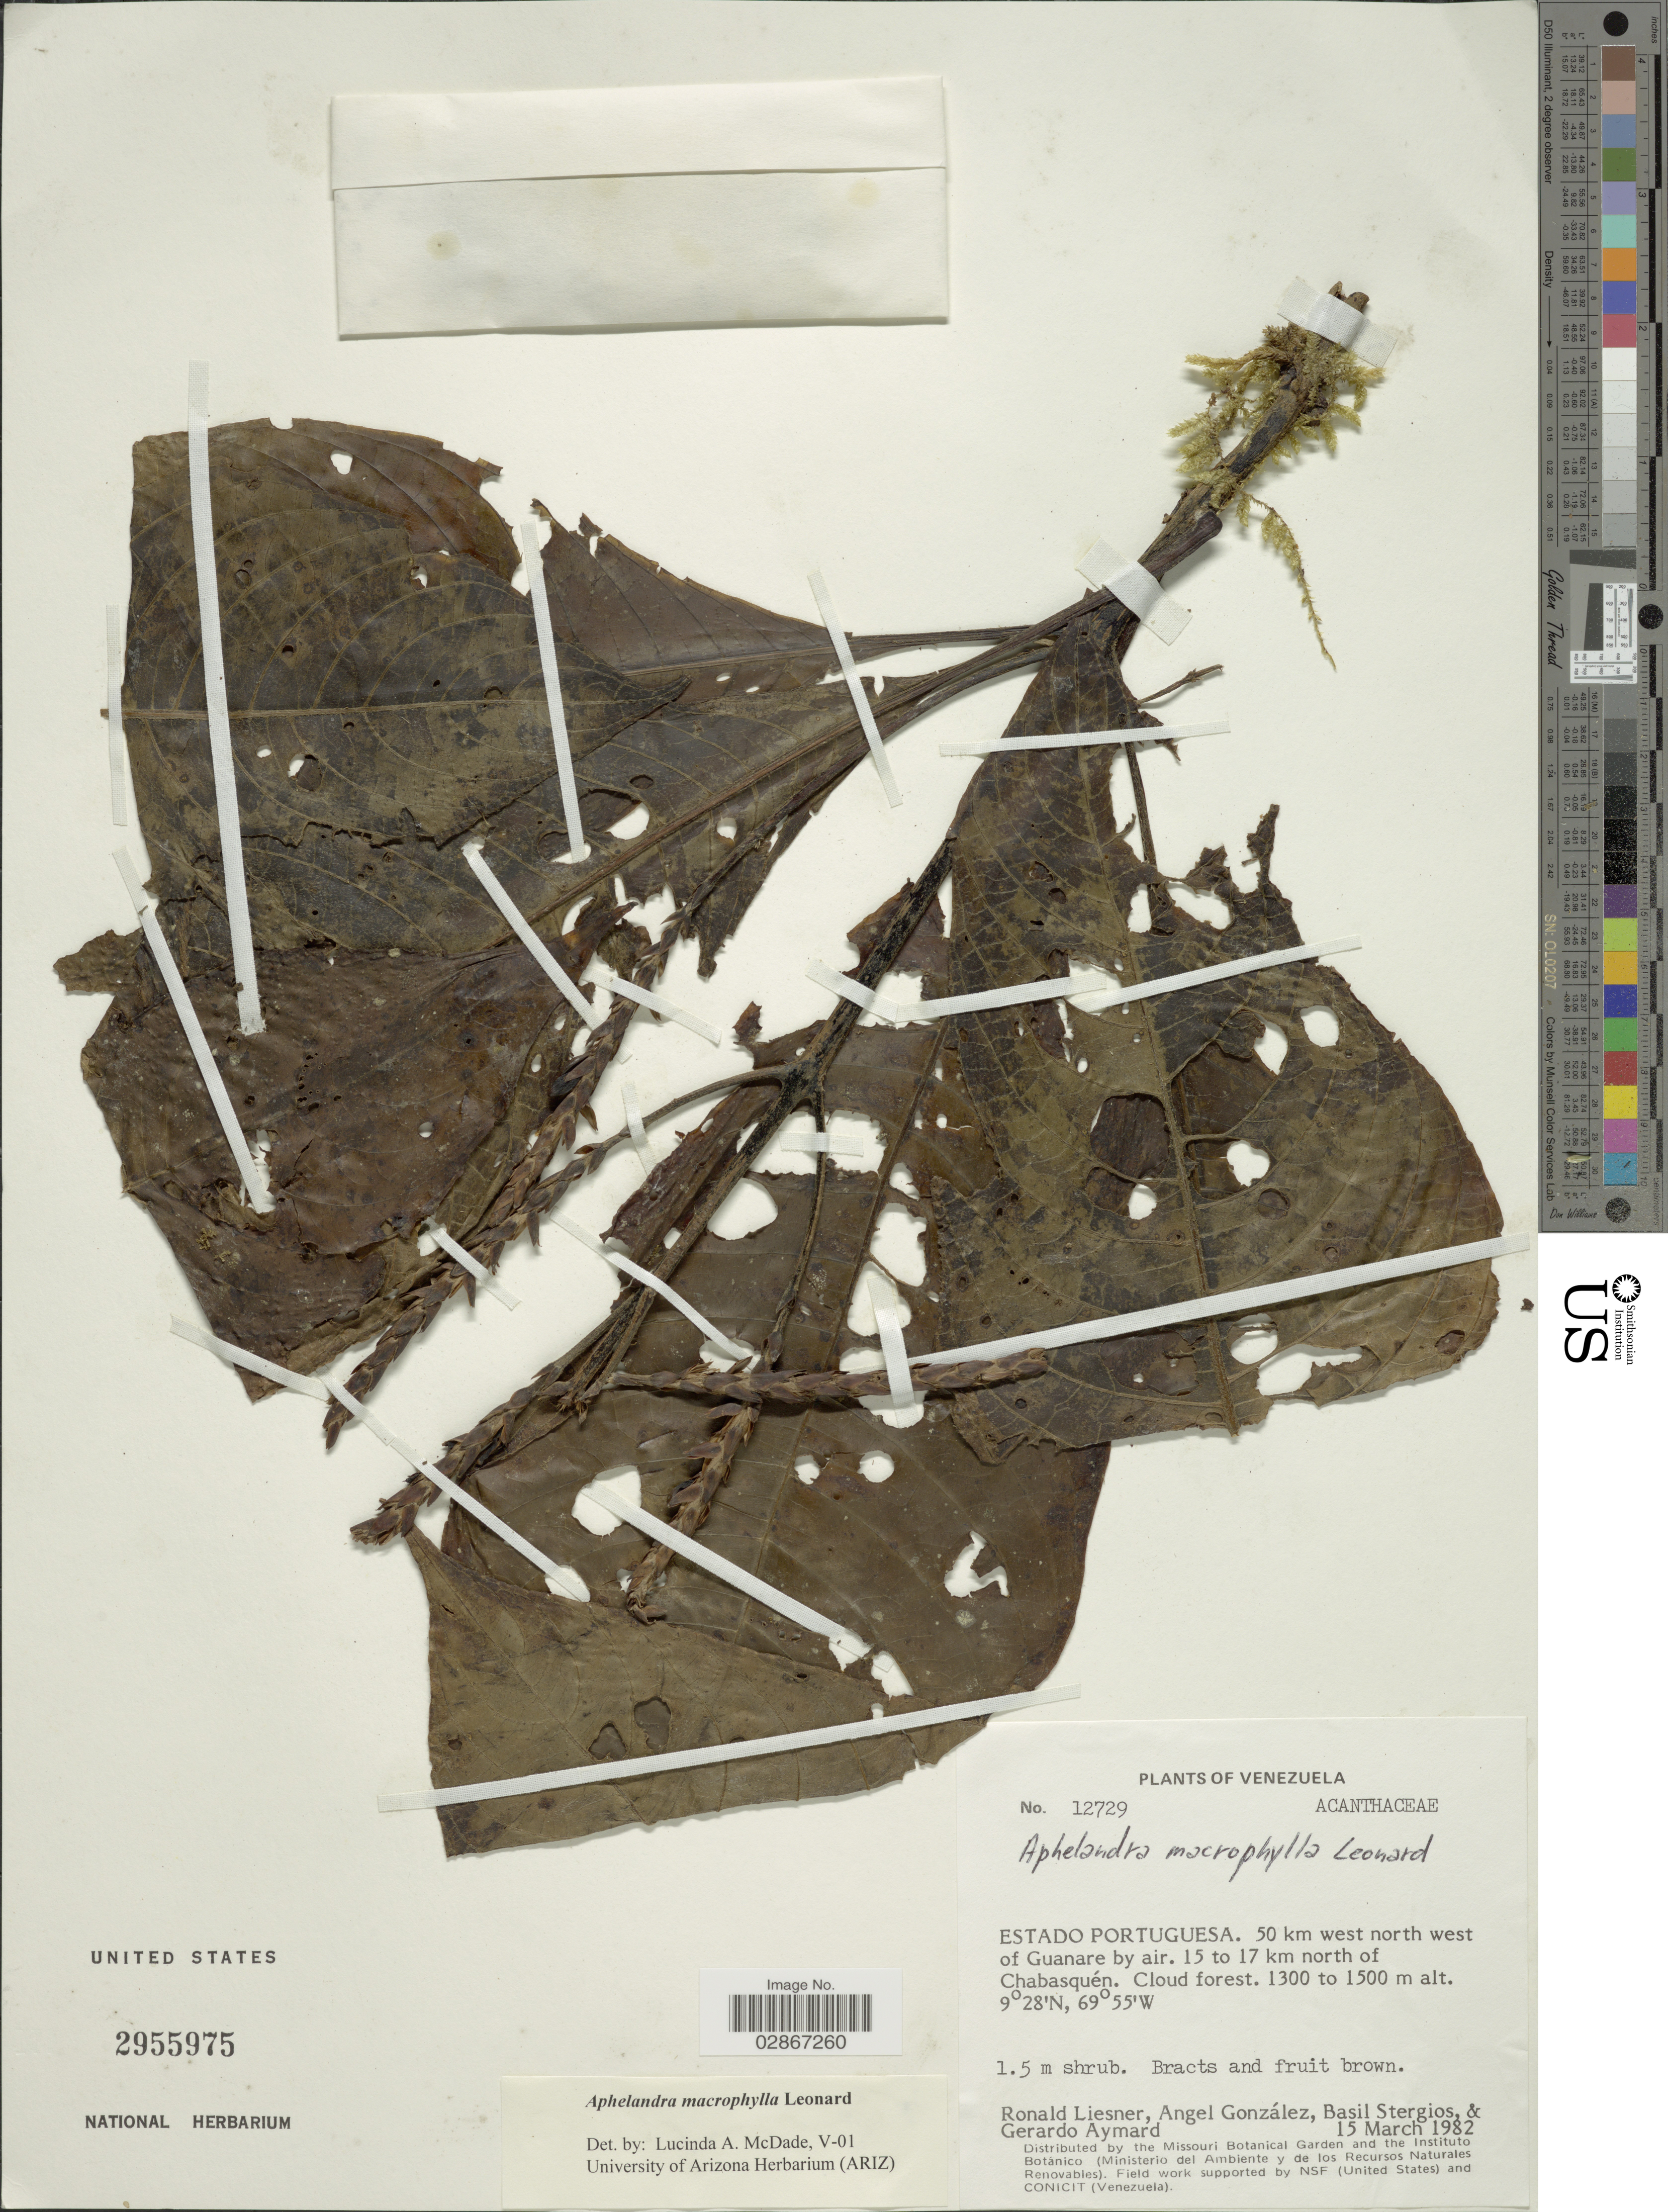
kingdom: Plantae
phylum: Tracheophyta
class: Magnoliopsida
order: Lamiales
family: Acanthaceae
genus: Aphelandra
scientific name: Aphelandra macrophylla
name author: Leonard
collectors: R. L. Liesner, A. C. González, B. G. Stergios & G. A. Aymard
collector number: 12729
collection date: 1982-03-15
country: Venezuela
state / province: Portuguesa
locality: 50 km WNW of Guanare by air. 15 to 17 km N of Chabasquén.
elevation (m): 1300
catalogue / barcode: US 2955975